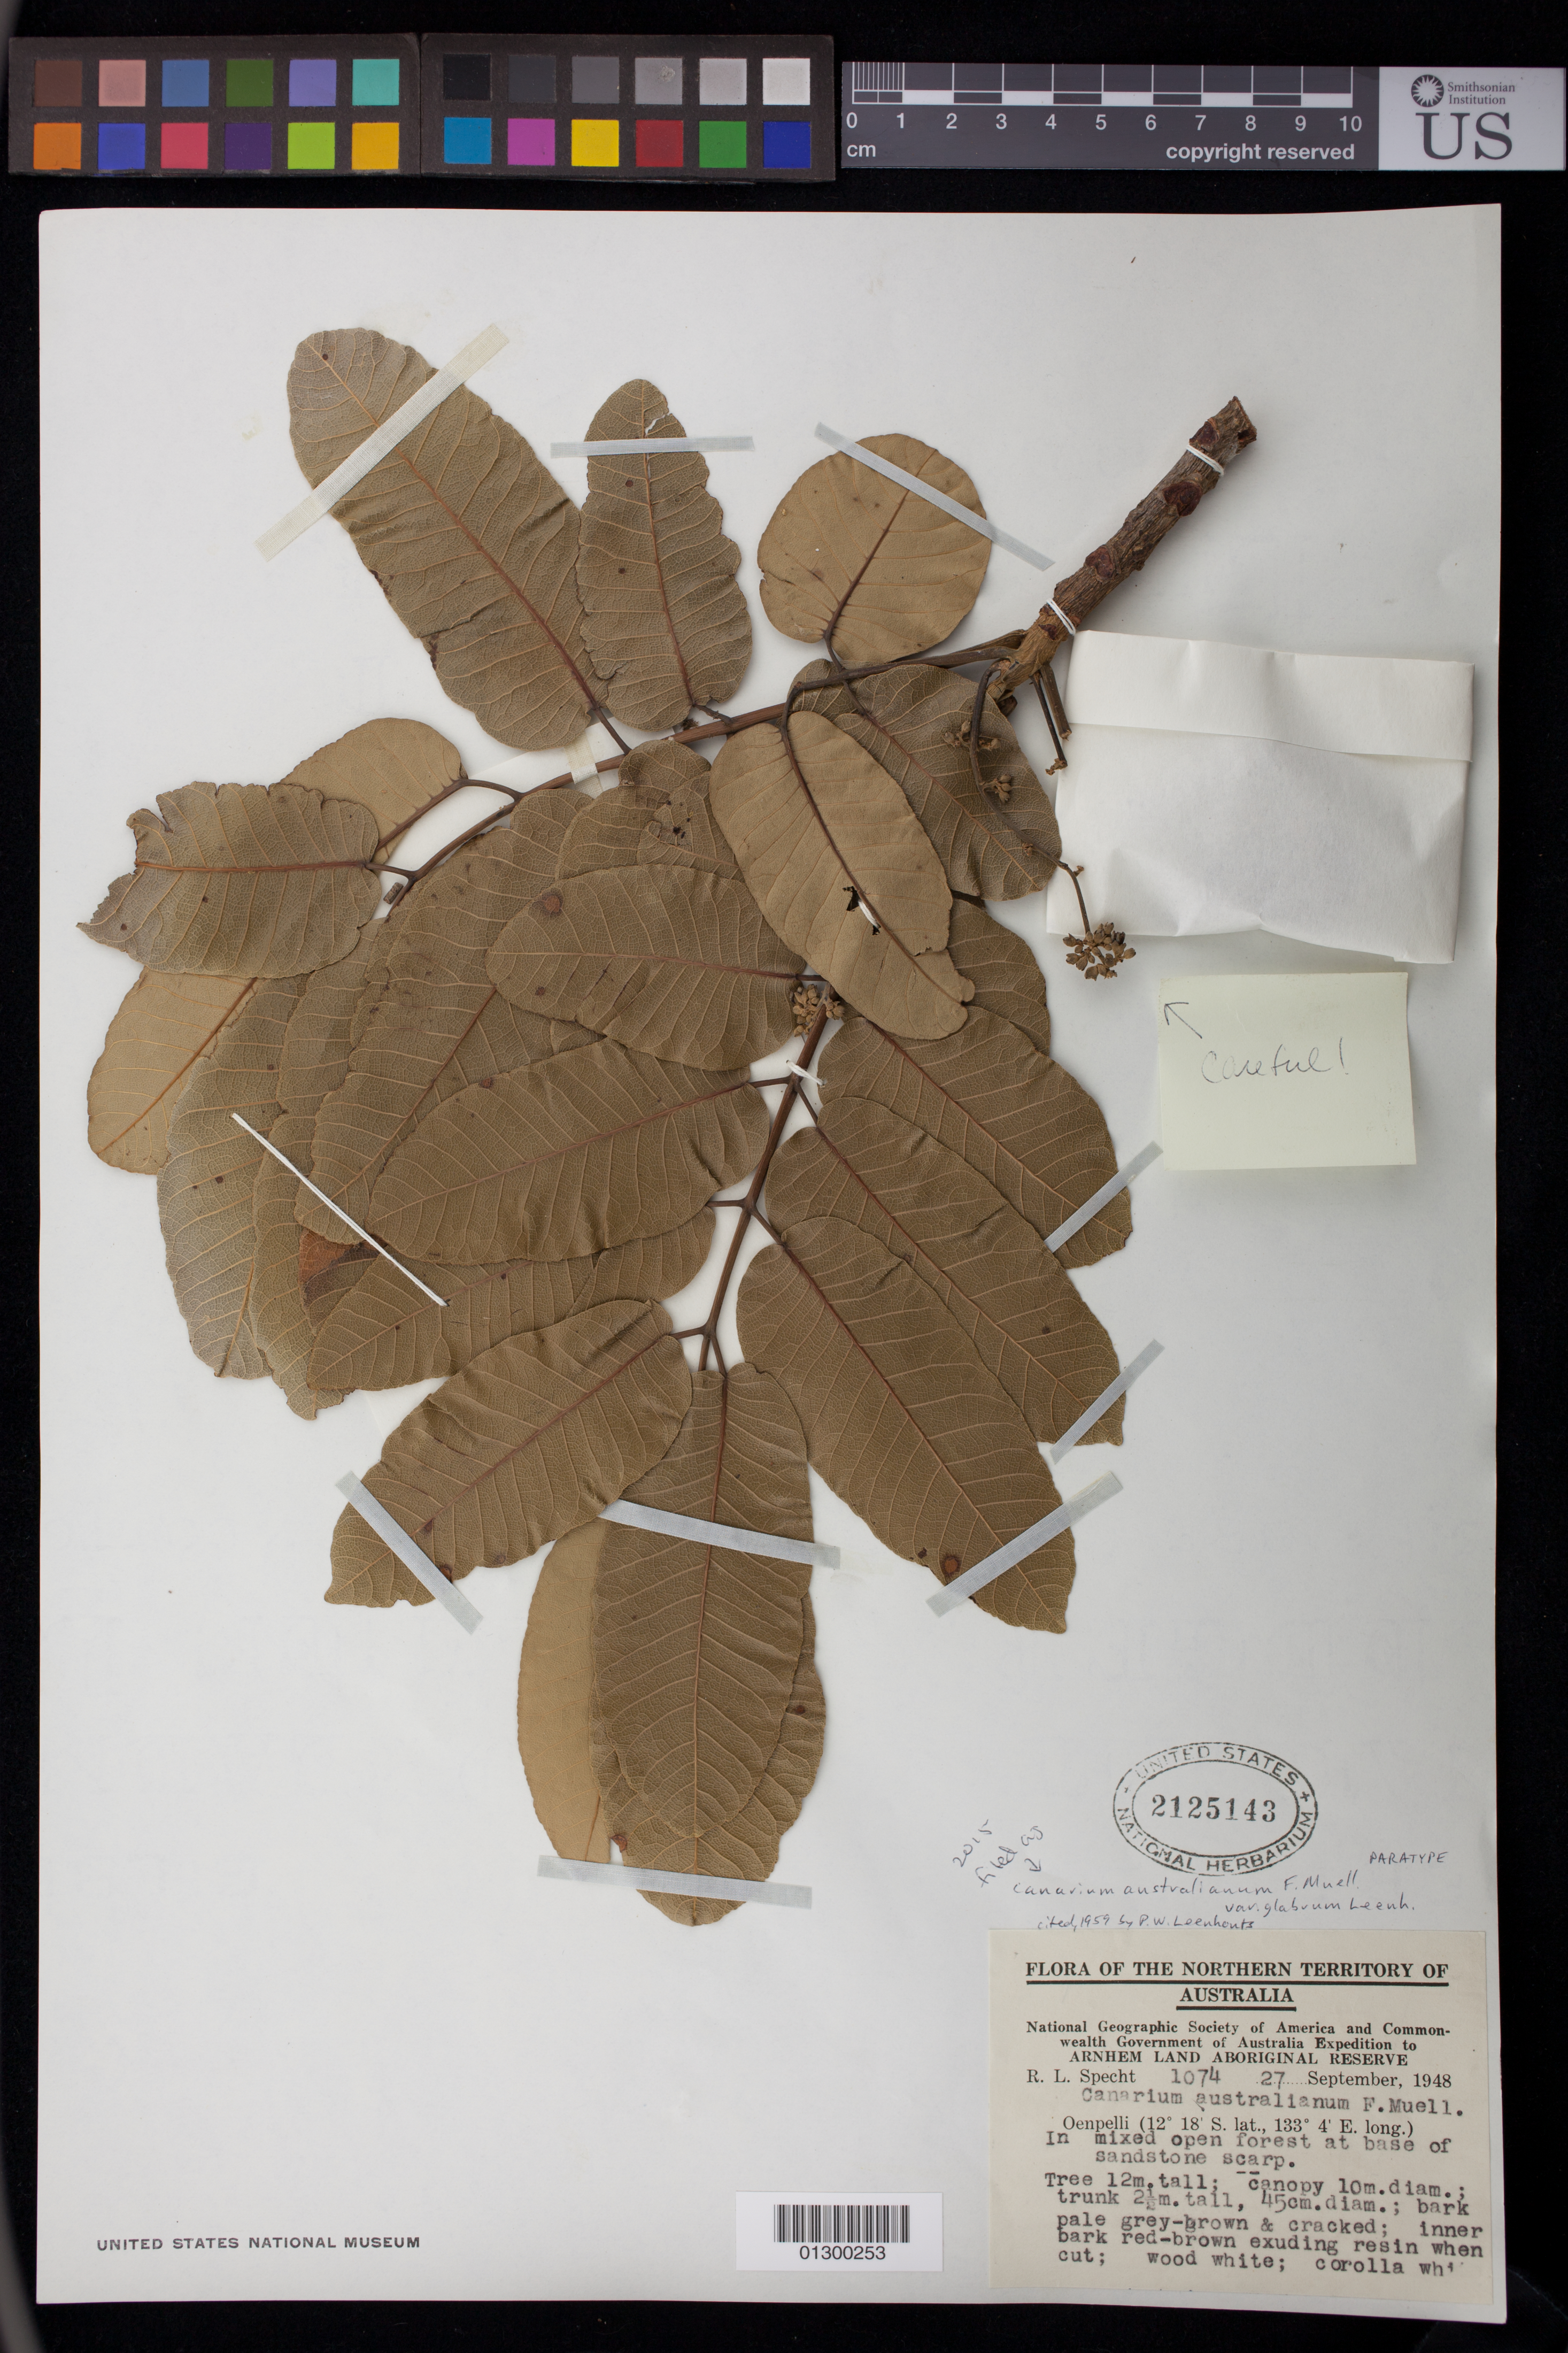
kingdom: Plantae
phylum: Tracheophyta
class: Magnoliopsida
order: Sapindales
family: Burseraceae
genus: Canarium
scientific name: Canarium australianum var. glabrum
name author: Leenh.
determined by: Leenhouts, Pieter W.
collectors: R. L. Specht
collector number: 1074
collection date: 1948-09-27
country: Australia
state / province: Northern Territory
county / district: West Arnhem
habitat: In mixed open forest at base of sandstone scarp.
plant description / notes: Tree 12 m. tall; canopy 10 m. diam.; trunk 2.5 m. tall, 45 cm. diam.; bark pale grey-brown and cracked; inner bark red-brown exuding resin when cut; wood white; corolla white.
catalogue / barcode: US 2125143